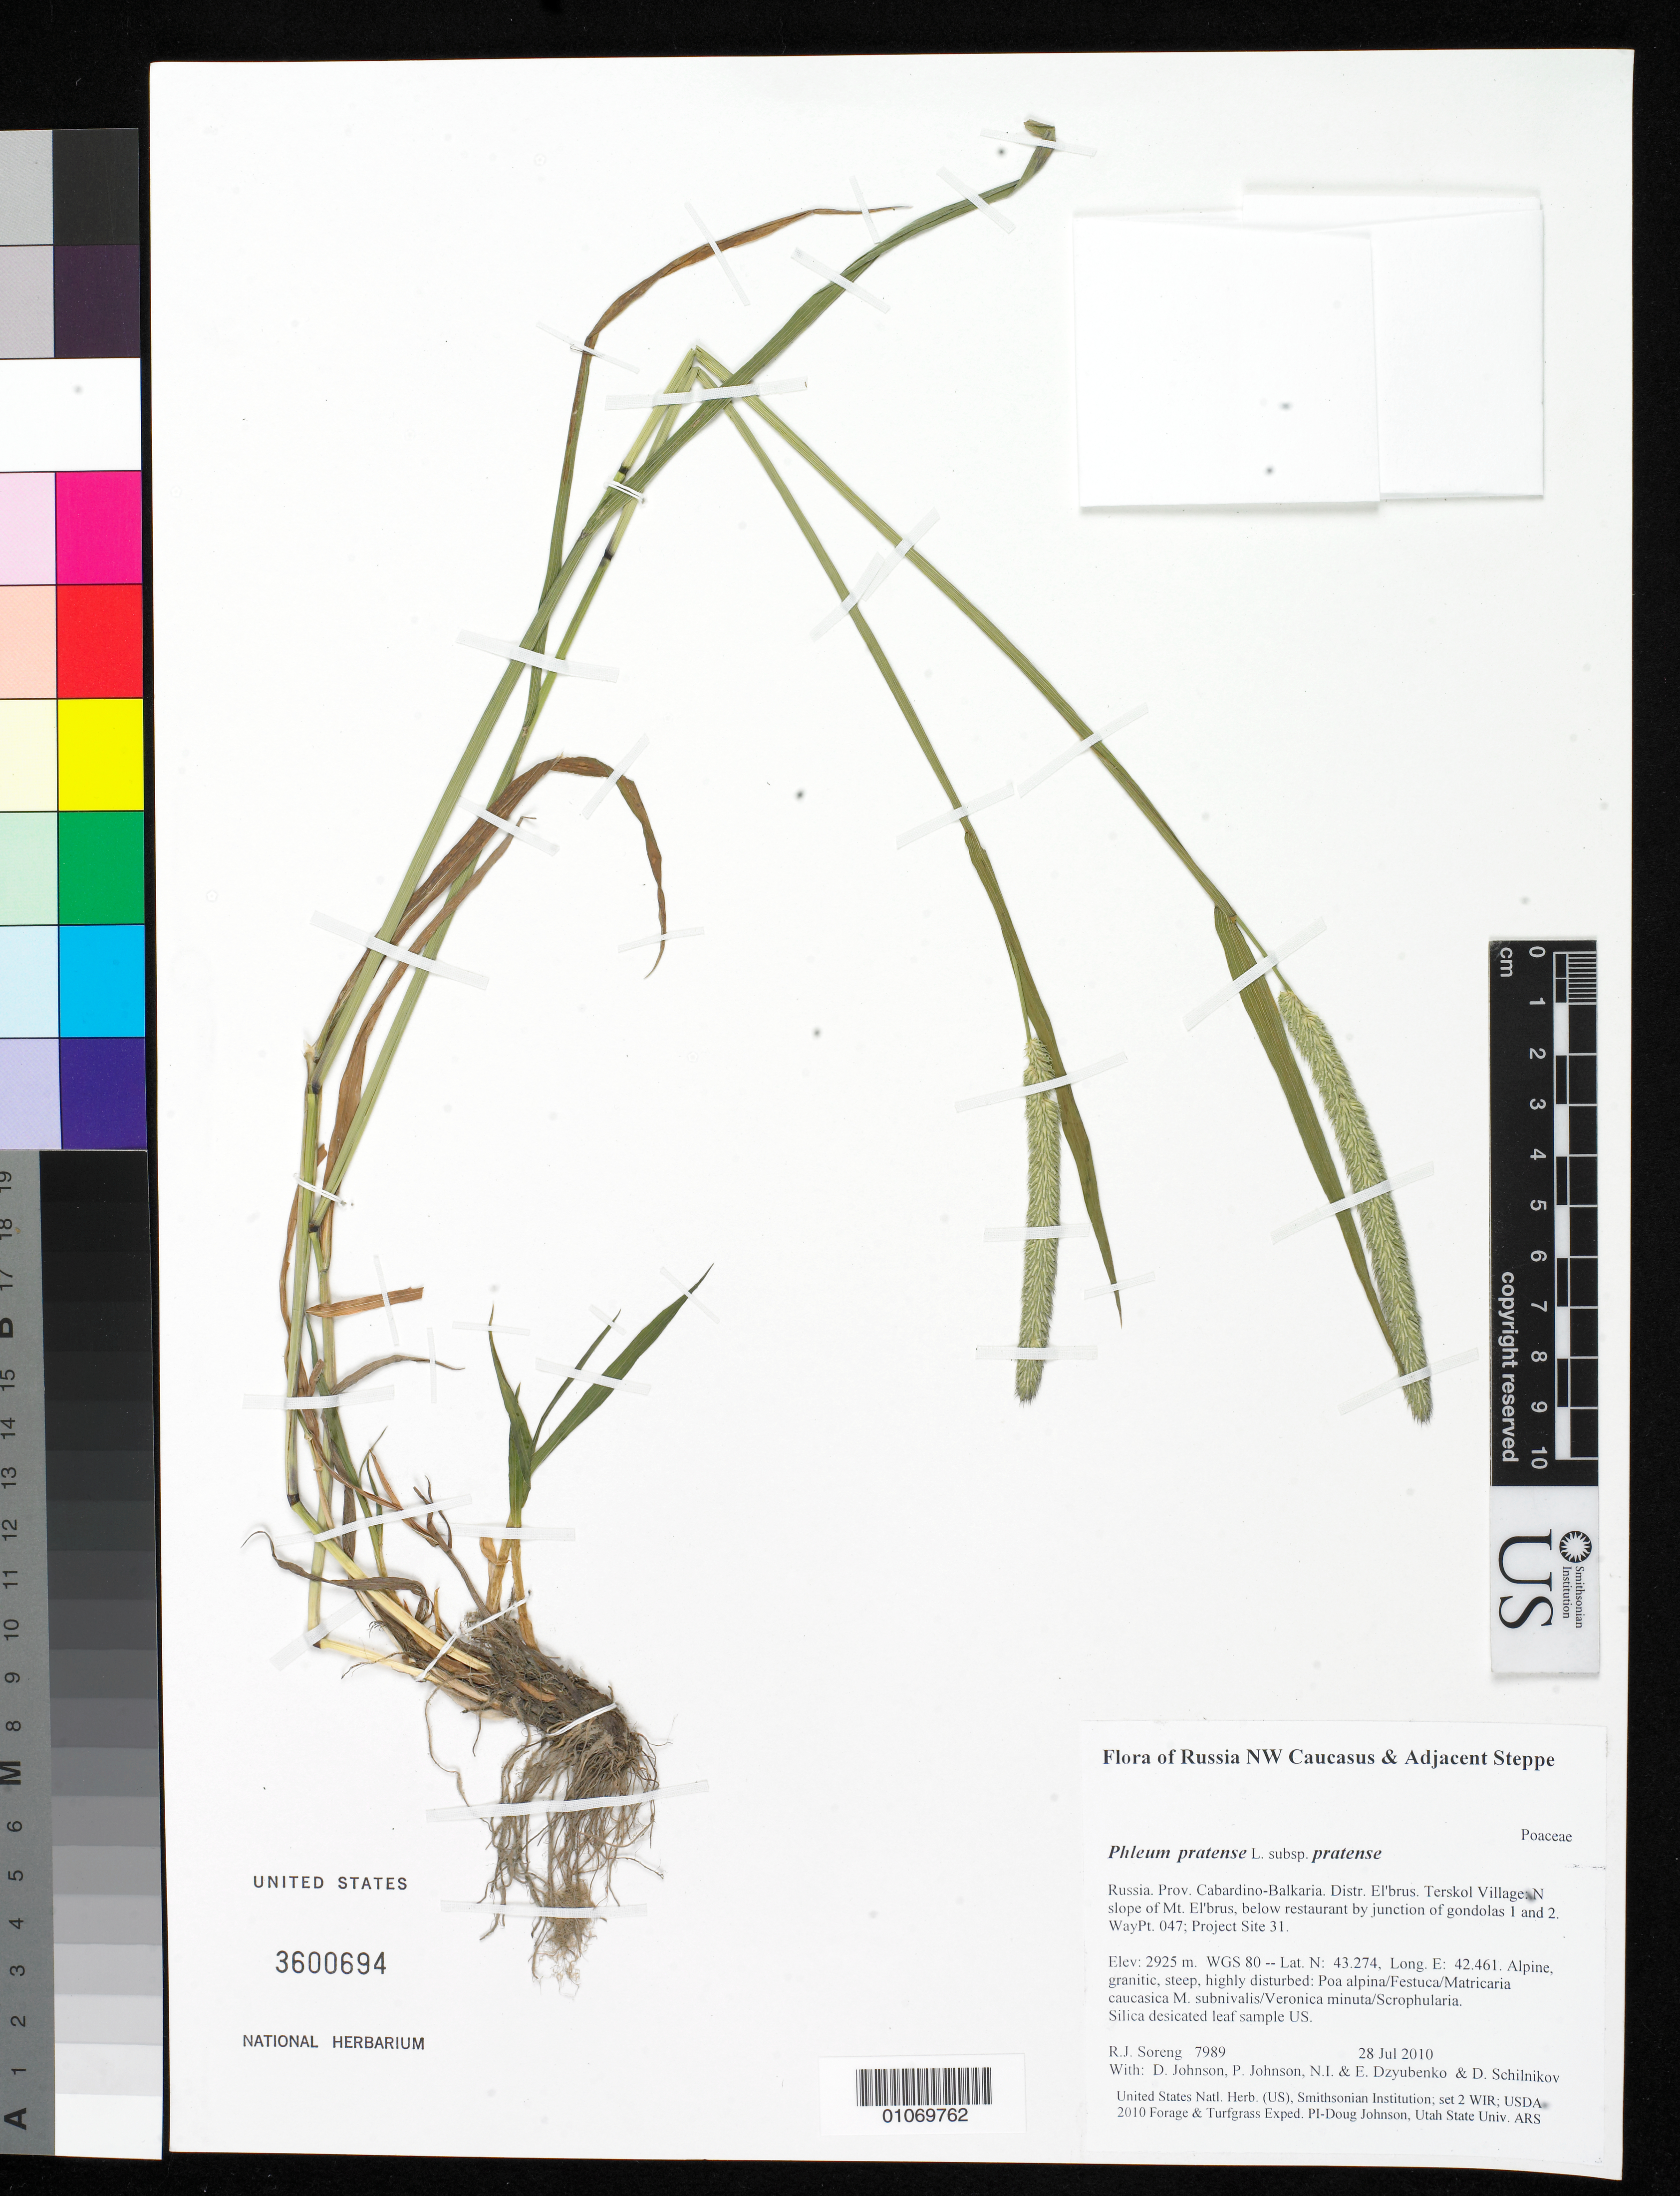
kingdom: Plantae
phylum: Tracheophyta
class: Liliopsida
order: Poales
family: Poaceae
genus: Phleum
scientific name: Phleum pratense subsp. pratense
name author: L.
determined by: Soreng, Robert J., Research Associate (BOT), Smithsonian Institution - National Museum of Natural History (UNITED STATES)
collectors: R. J. Soreng, D. Johnson, P. Johnson, N. Dzyubenko, E. Dzyubenko & D. Schilnikov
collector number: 7989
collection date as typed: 28 Jul 2010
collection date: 2010-07-28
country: Russian Federation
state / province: Kabardino-Balkar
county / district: El'brus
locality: Terskol Village: N slope of Mt. El'brus, below restaurant by junction of gondolas 1 and 2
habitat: Alpine, granitic, steep, highly disturbed: Poa alpina/Festuca/Matricaria caucasica M. subnivalis/Veronica minuta/Scrophularia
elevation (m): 2925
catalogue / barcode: US 3600694